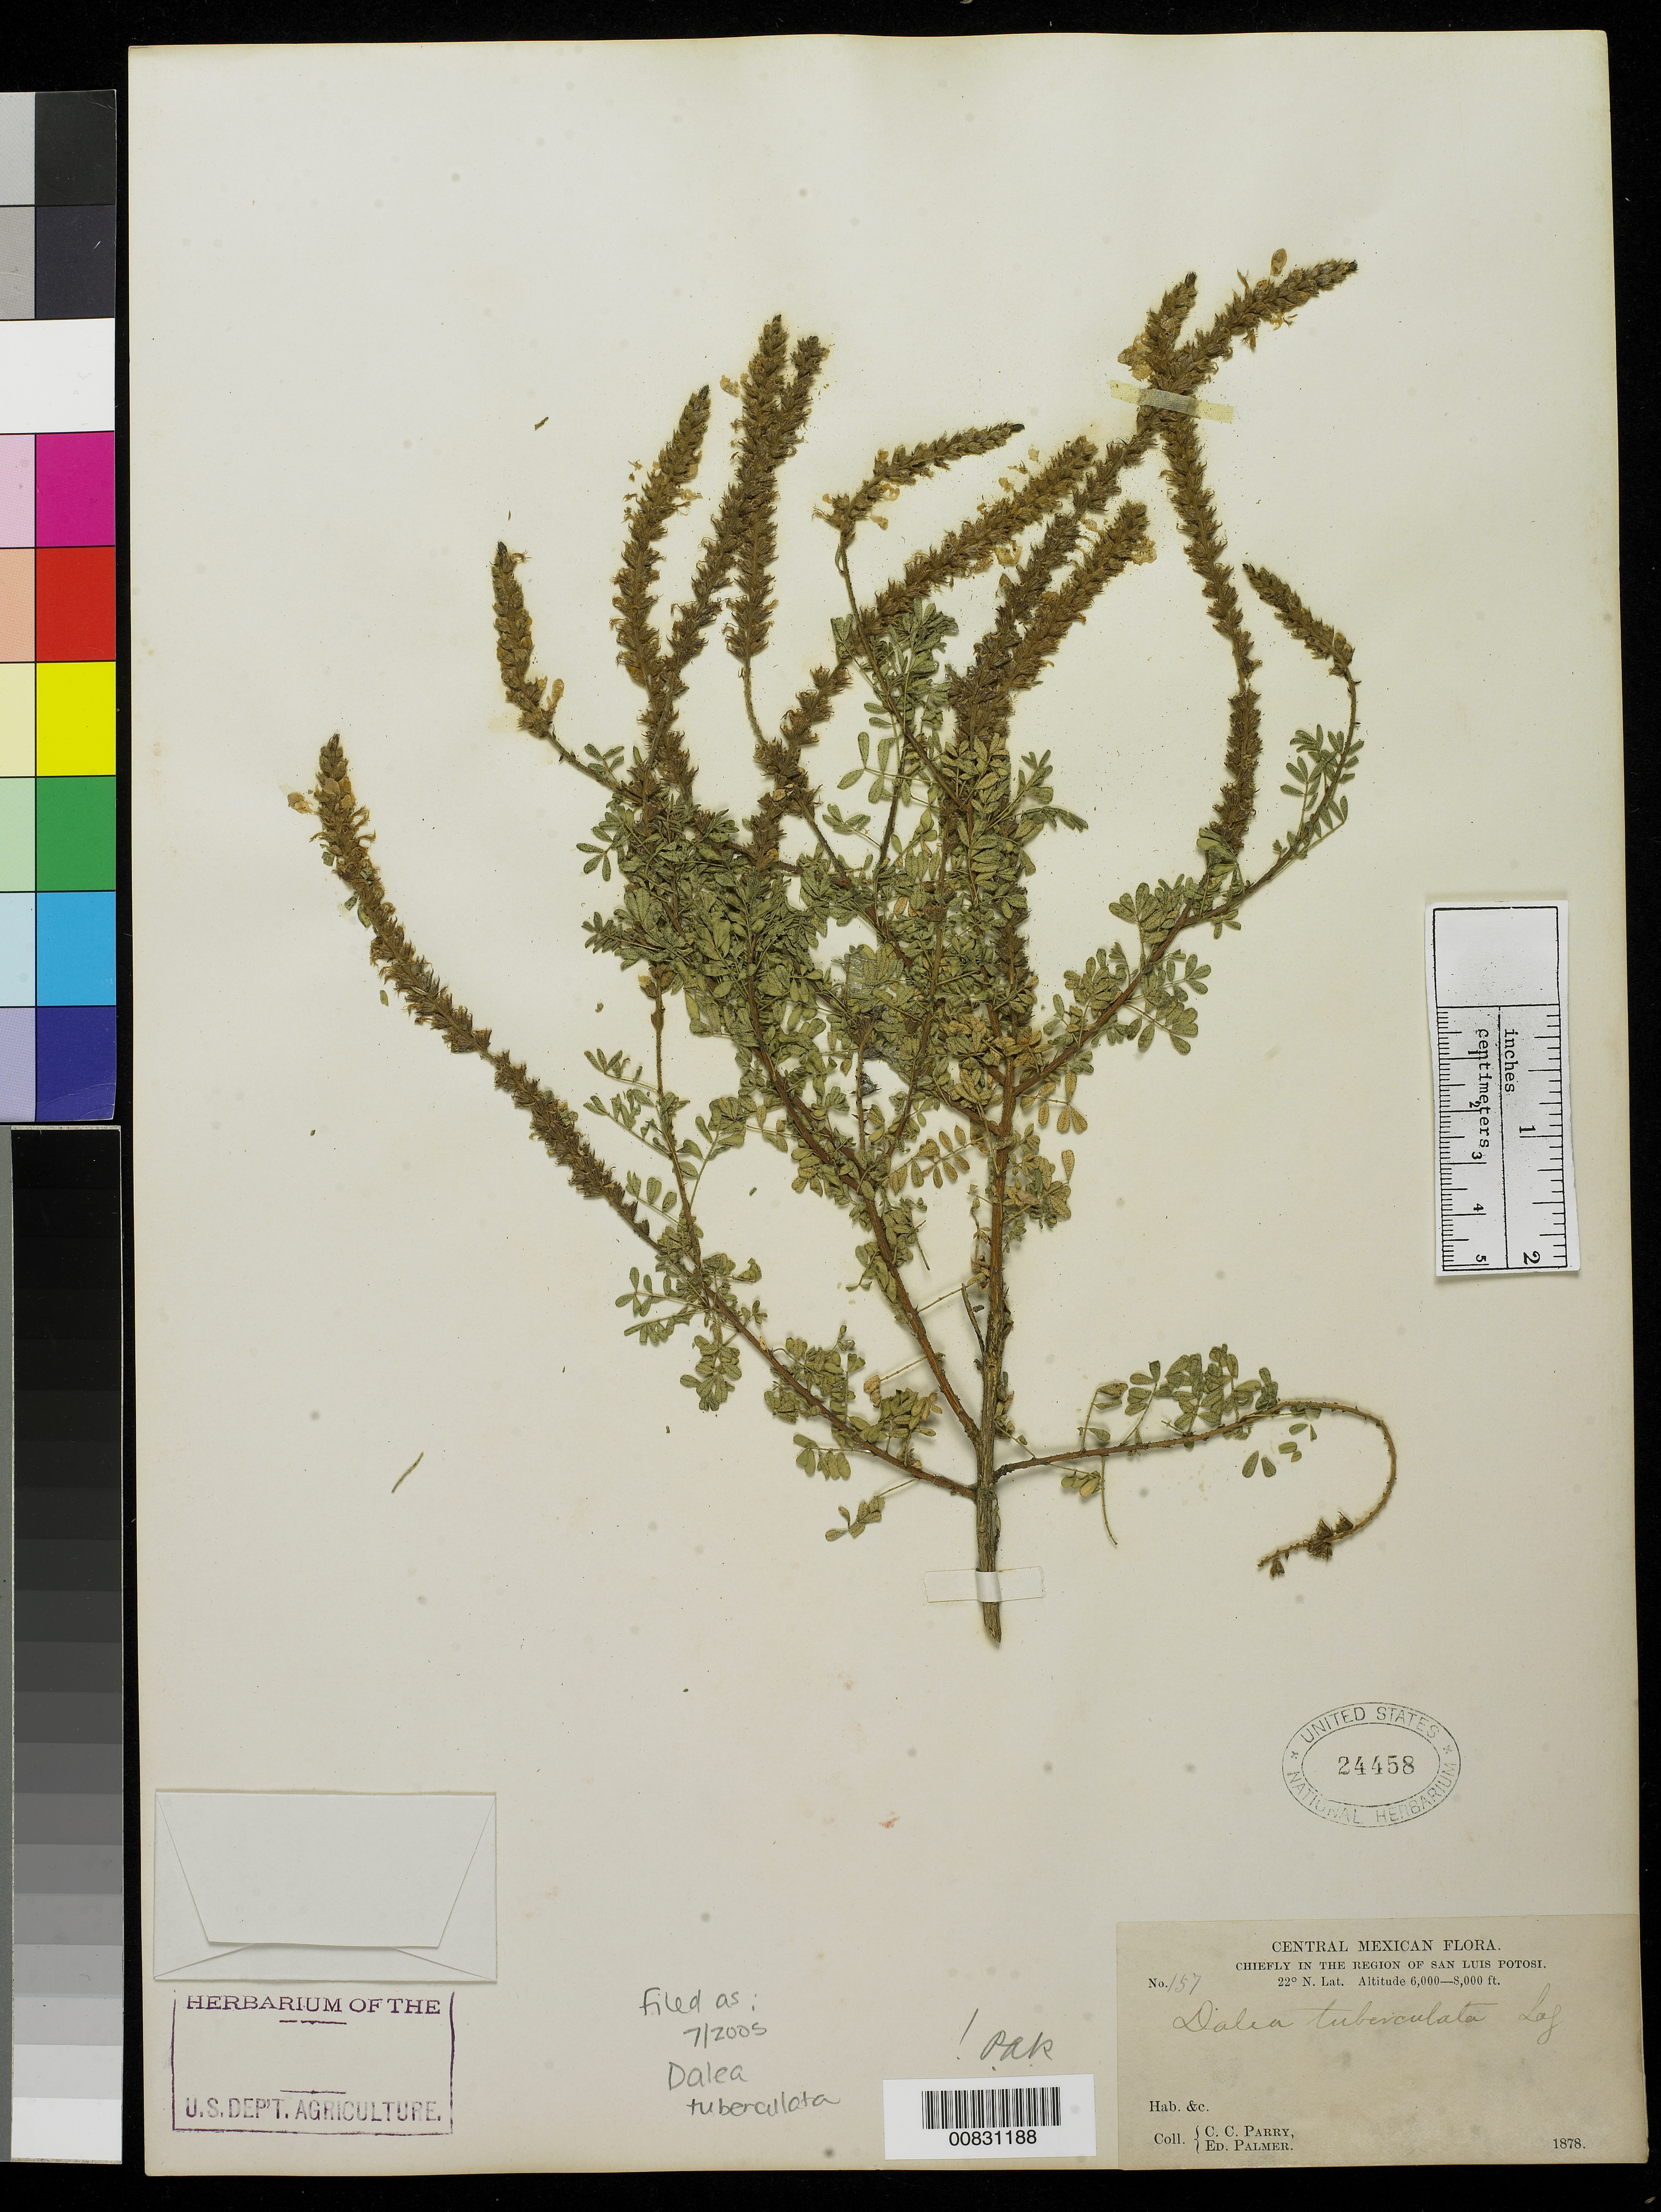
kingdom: Plantae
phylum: Tracheophyta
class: Magnoliopsida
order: Fabales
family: Fabaceae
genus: Dalea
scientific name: Dalea tuberculata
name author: Lag.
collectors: C. C. Parry & E. Palmer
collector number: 157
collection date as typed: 1878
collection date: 1878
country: Mexico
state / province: San Luis Potosí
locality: Chiefly in the region of San Luis Potosí.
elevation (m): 1829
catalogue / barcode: US 24458